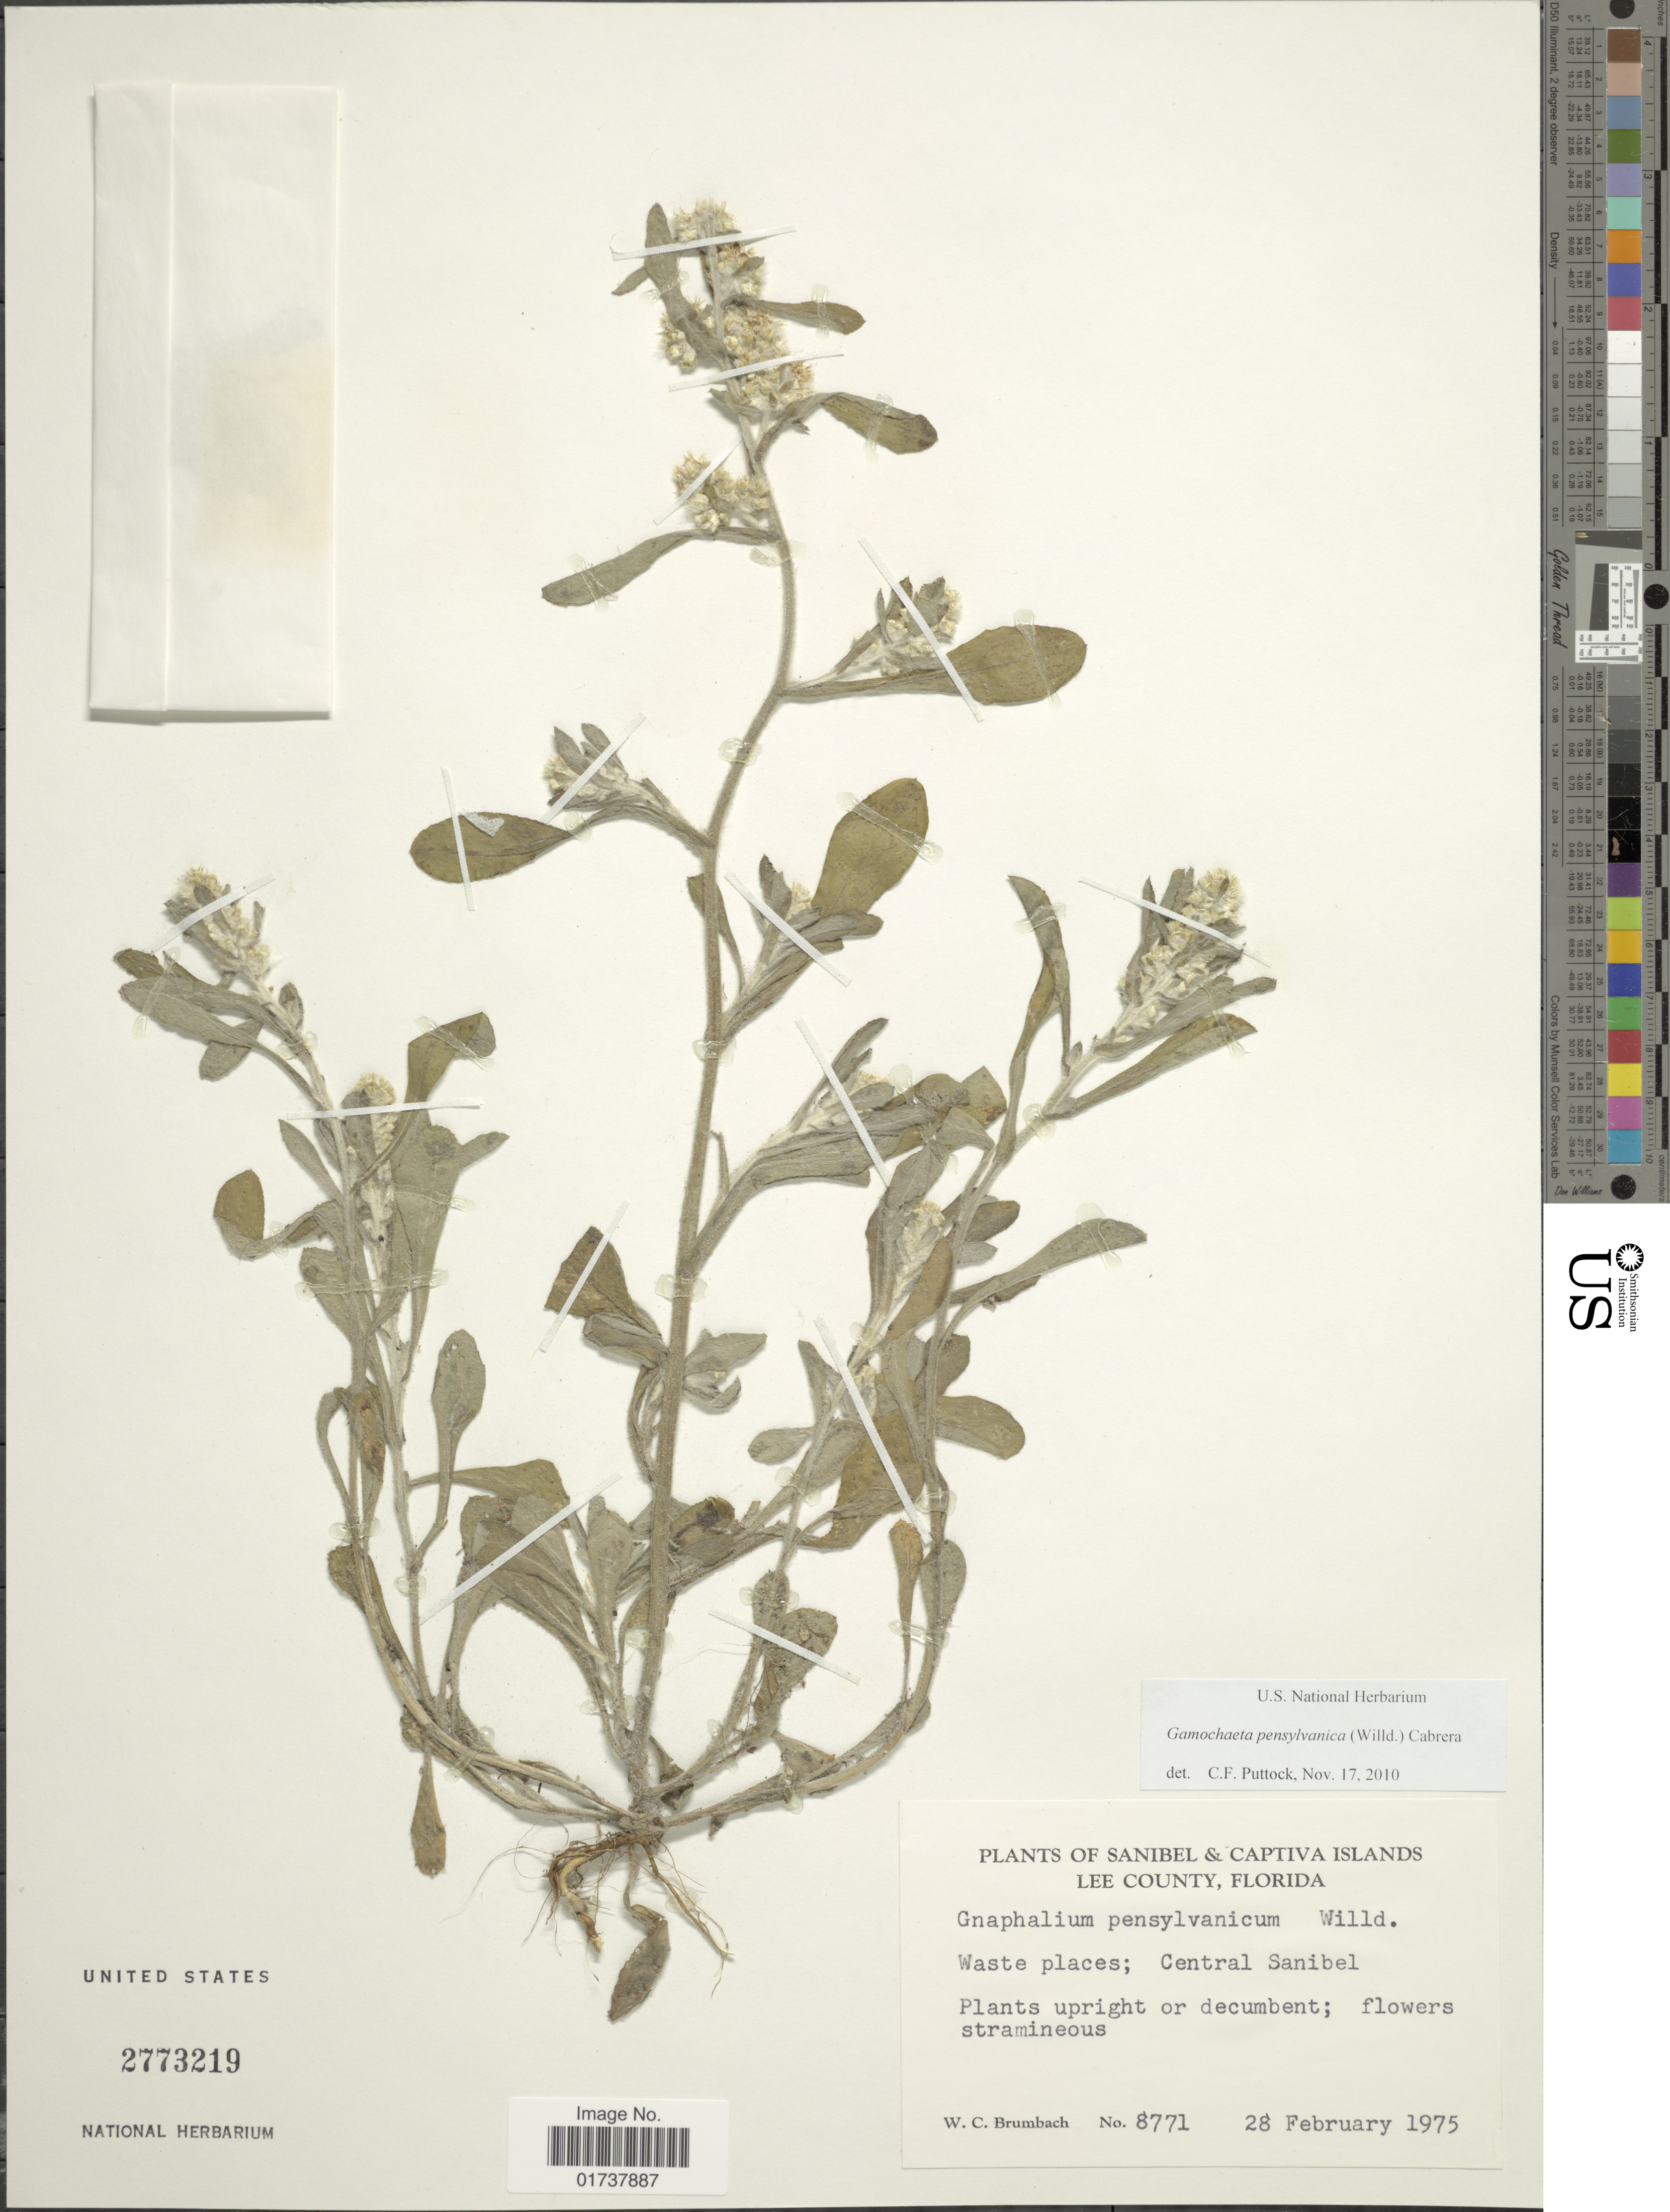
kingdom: Plantae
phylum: Tracheophyta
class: Magnoliopsida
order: Asterales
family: Asteraceae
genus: Gamochaeta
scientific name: Gamochaeta pensylvanica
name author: (Willd.) Cabrera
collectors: W. C. Brumbach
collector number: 8771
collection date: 1975-02-28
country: United States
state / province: Florida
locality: Sanibel & Captiva Islands, Lee County, Central Sanibel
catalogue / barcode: US 2773219